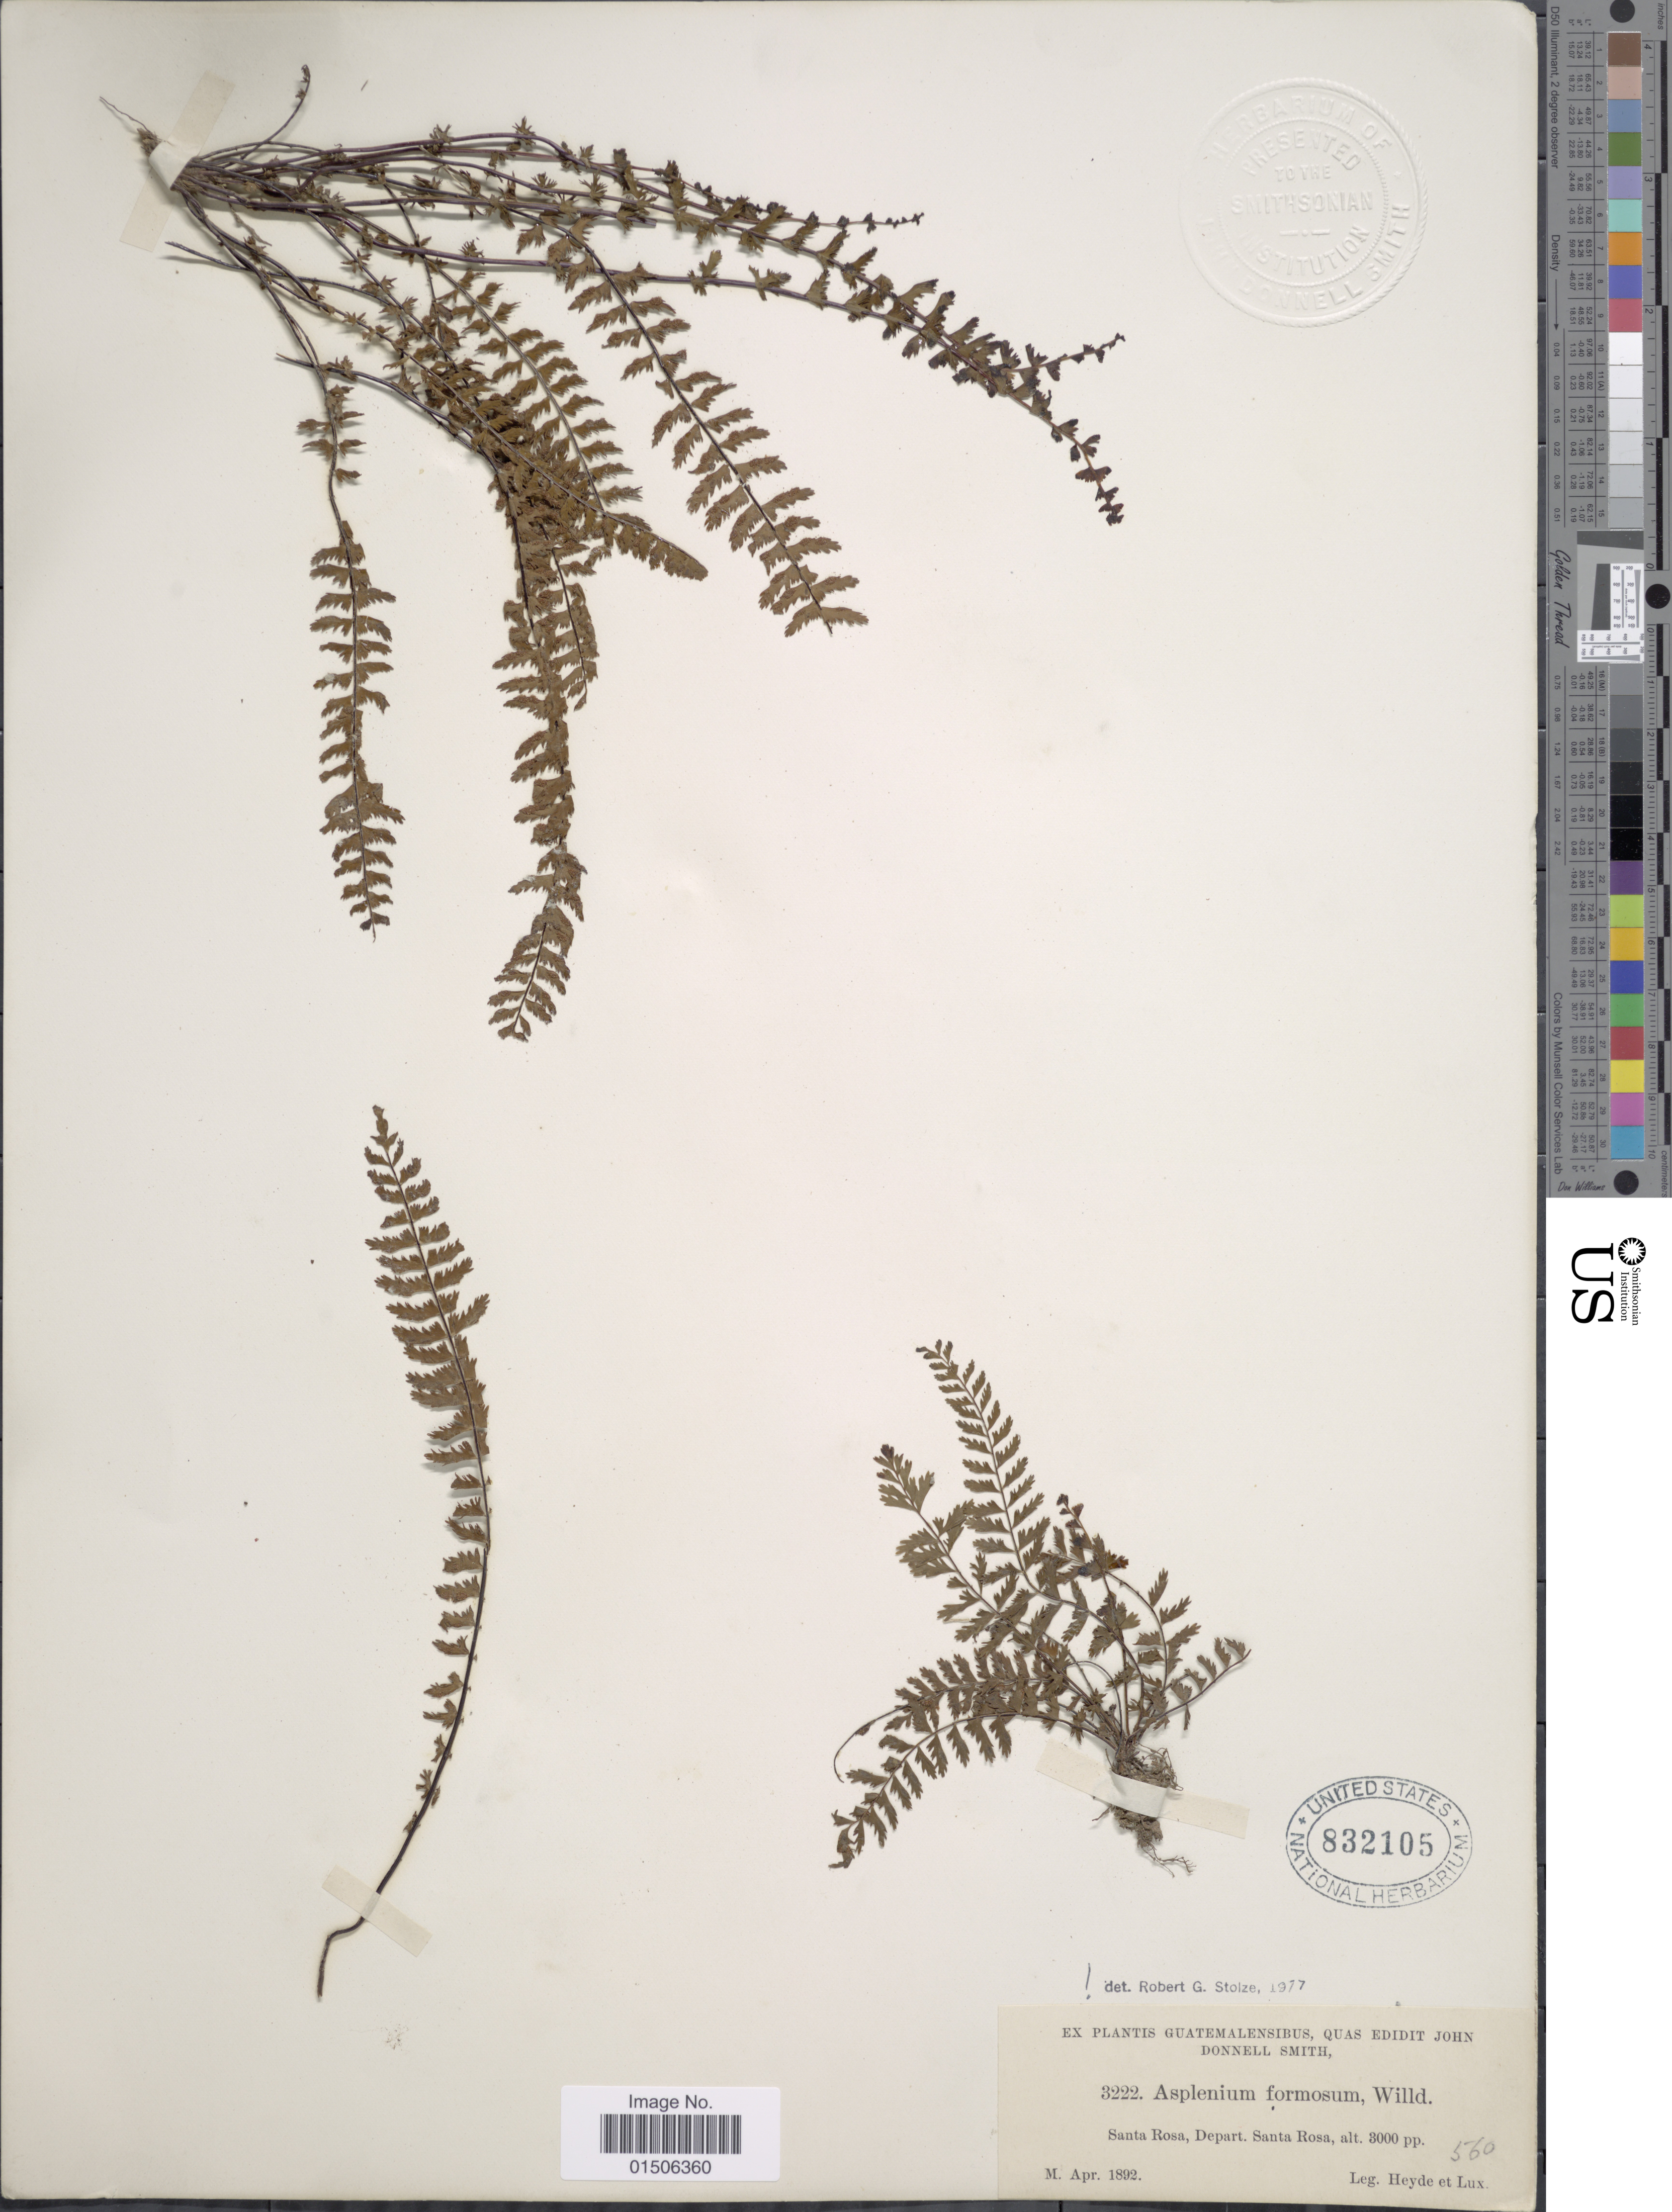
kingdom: Plantae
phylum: Tracheophyta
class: Polypodiopsida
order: Polypodiales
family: Aspleniaceae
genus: Asplenium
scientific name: Asplenium formosum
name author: Willd.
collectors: Heyde & Lux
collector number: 3222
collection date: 1892-04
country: Guatemala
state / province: Santa Rosa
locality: Santa Rosa, Depart. Santa Rosa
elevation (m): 914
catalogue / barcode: US 832105